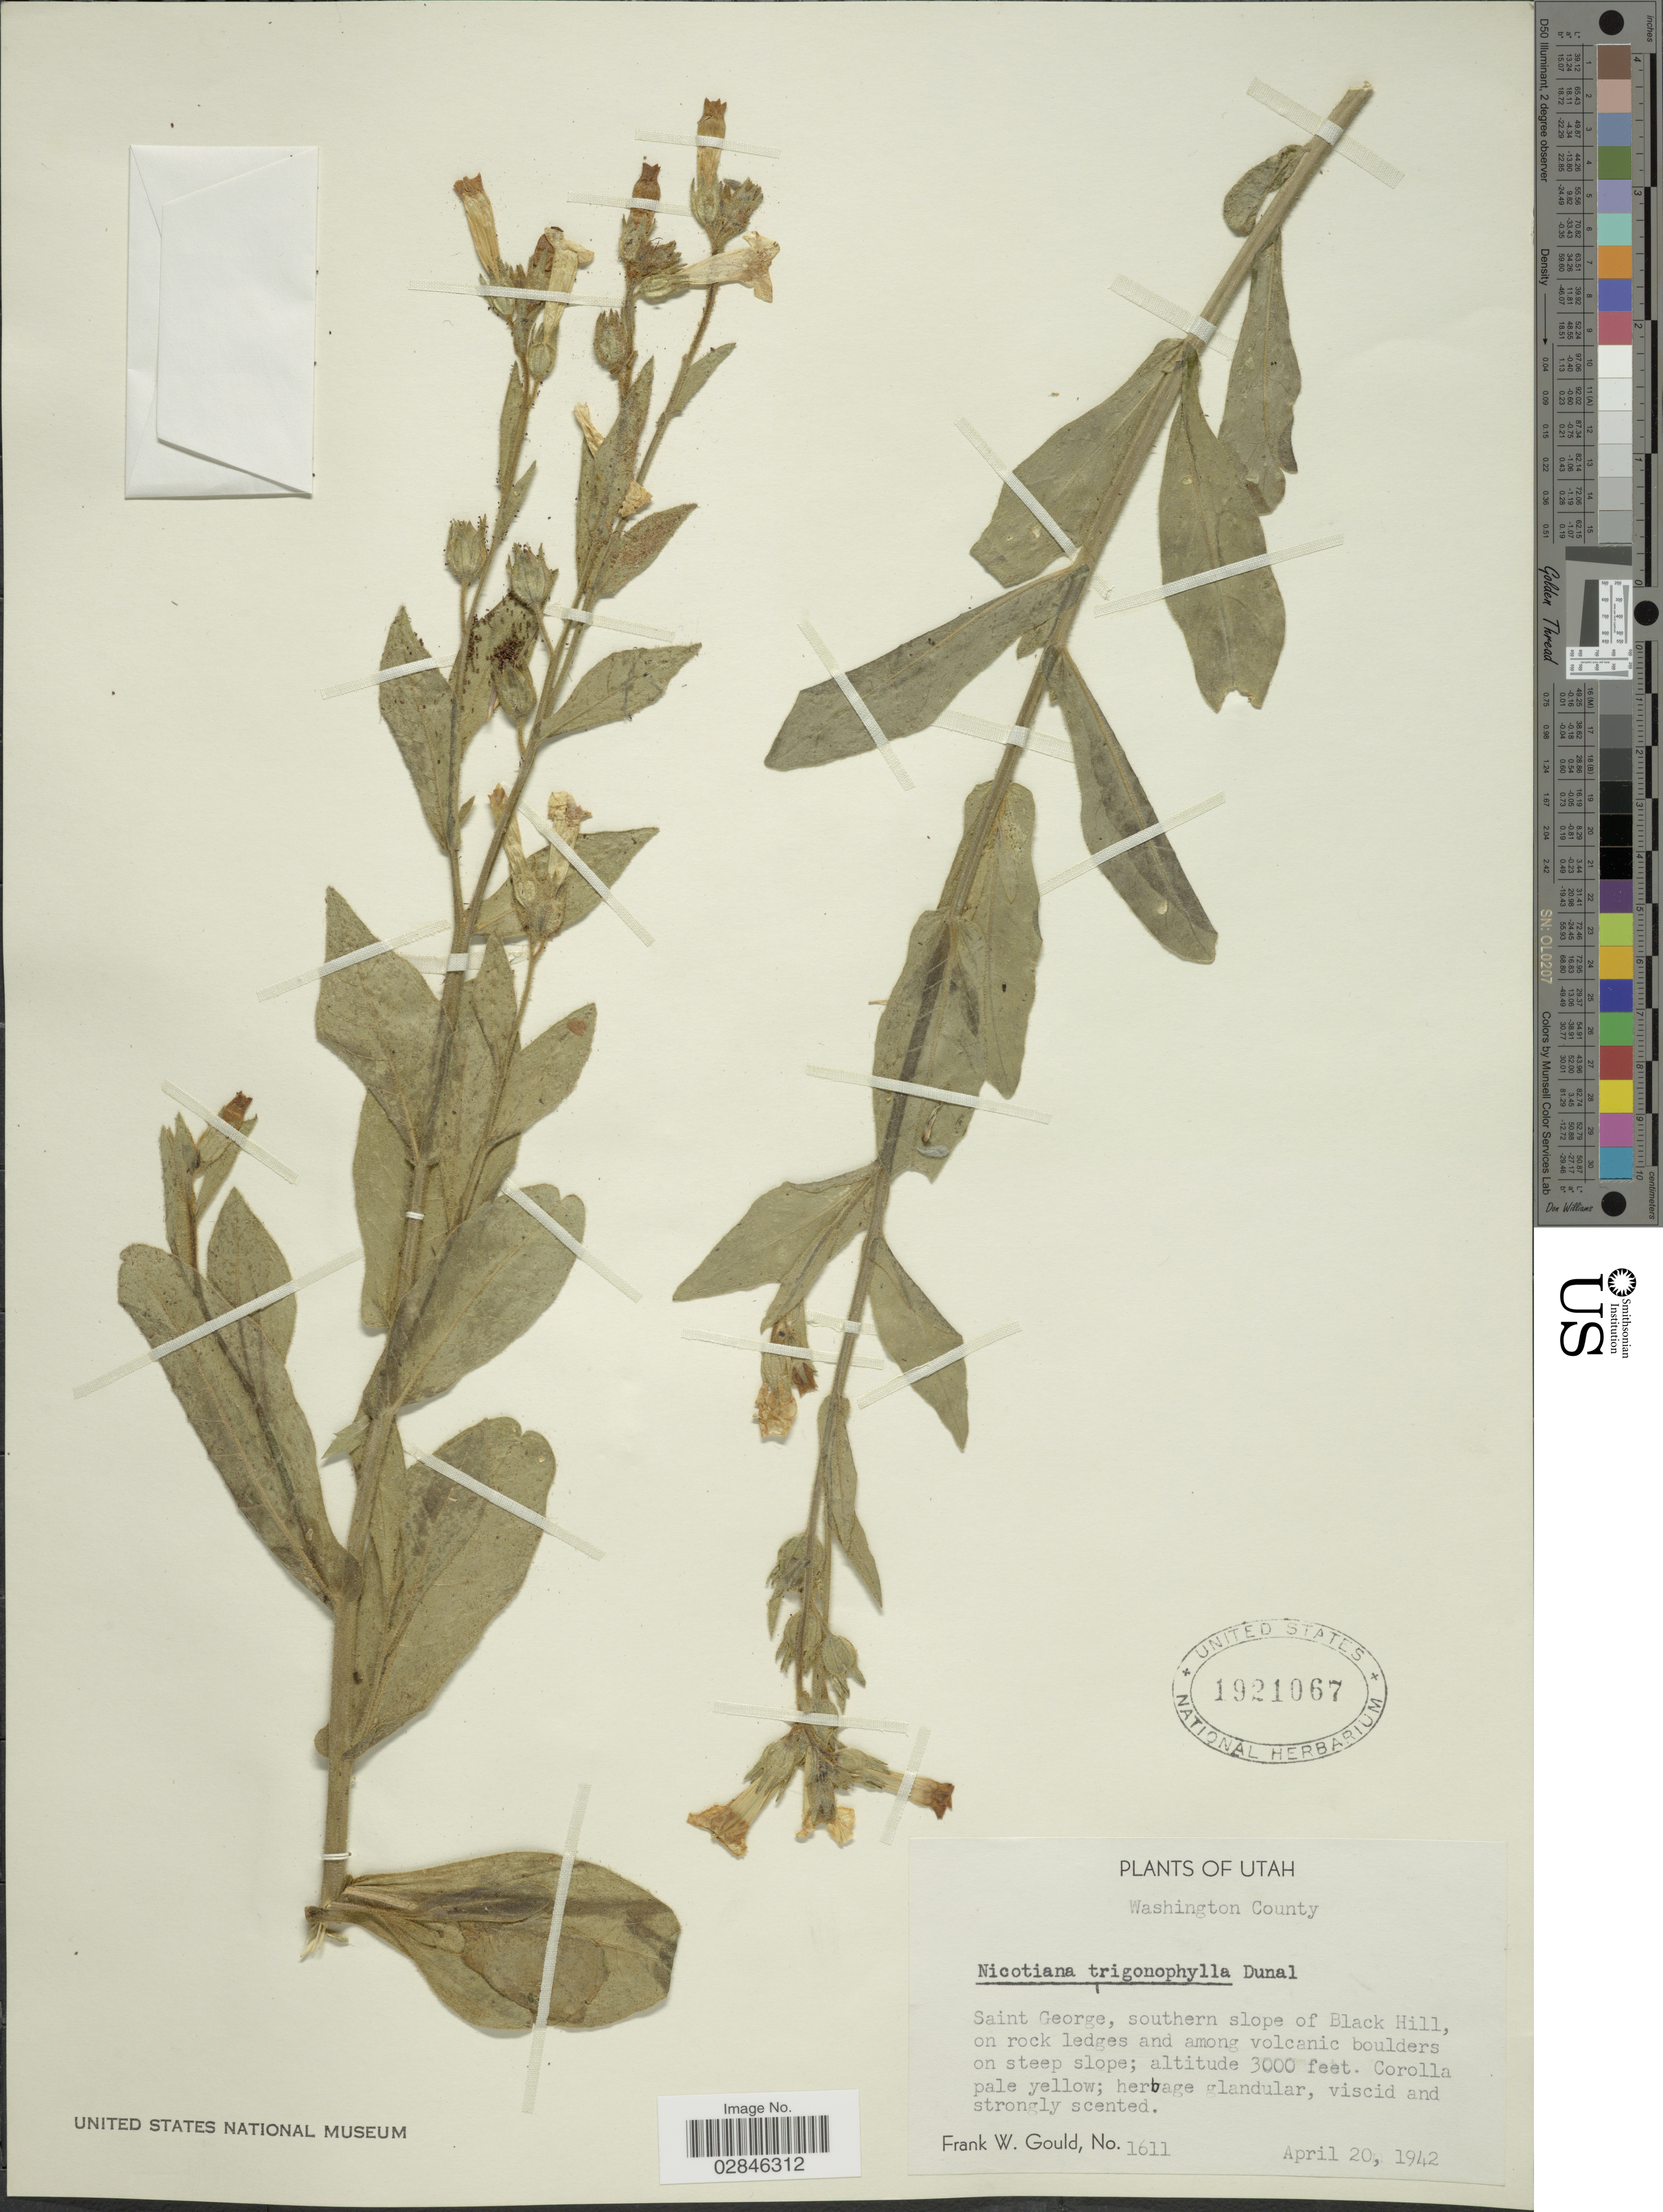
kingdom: Plantae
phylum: Tracheophyta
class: Magnoliopsida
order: Solanales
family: Solanaceae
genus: Nicotiana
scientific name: Nicotiana trigonophylla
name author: Dunal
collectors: F. W. Gould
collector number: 1611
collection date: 1942-04-20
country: United States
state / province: Utah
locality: Washington County. Saint George, southern slope of Black Hill.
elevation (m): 914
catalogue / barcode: US 1921067